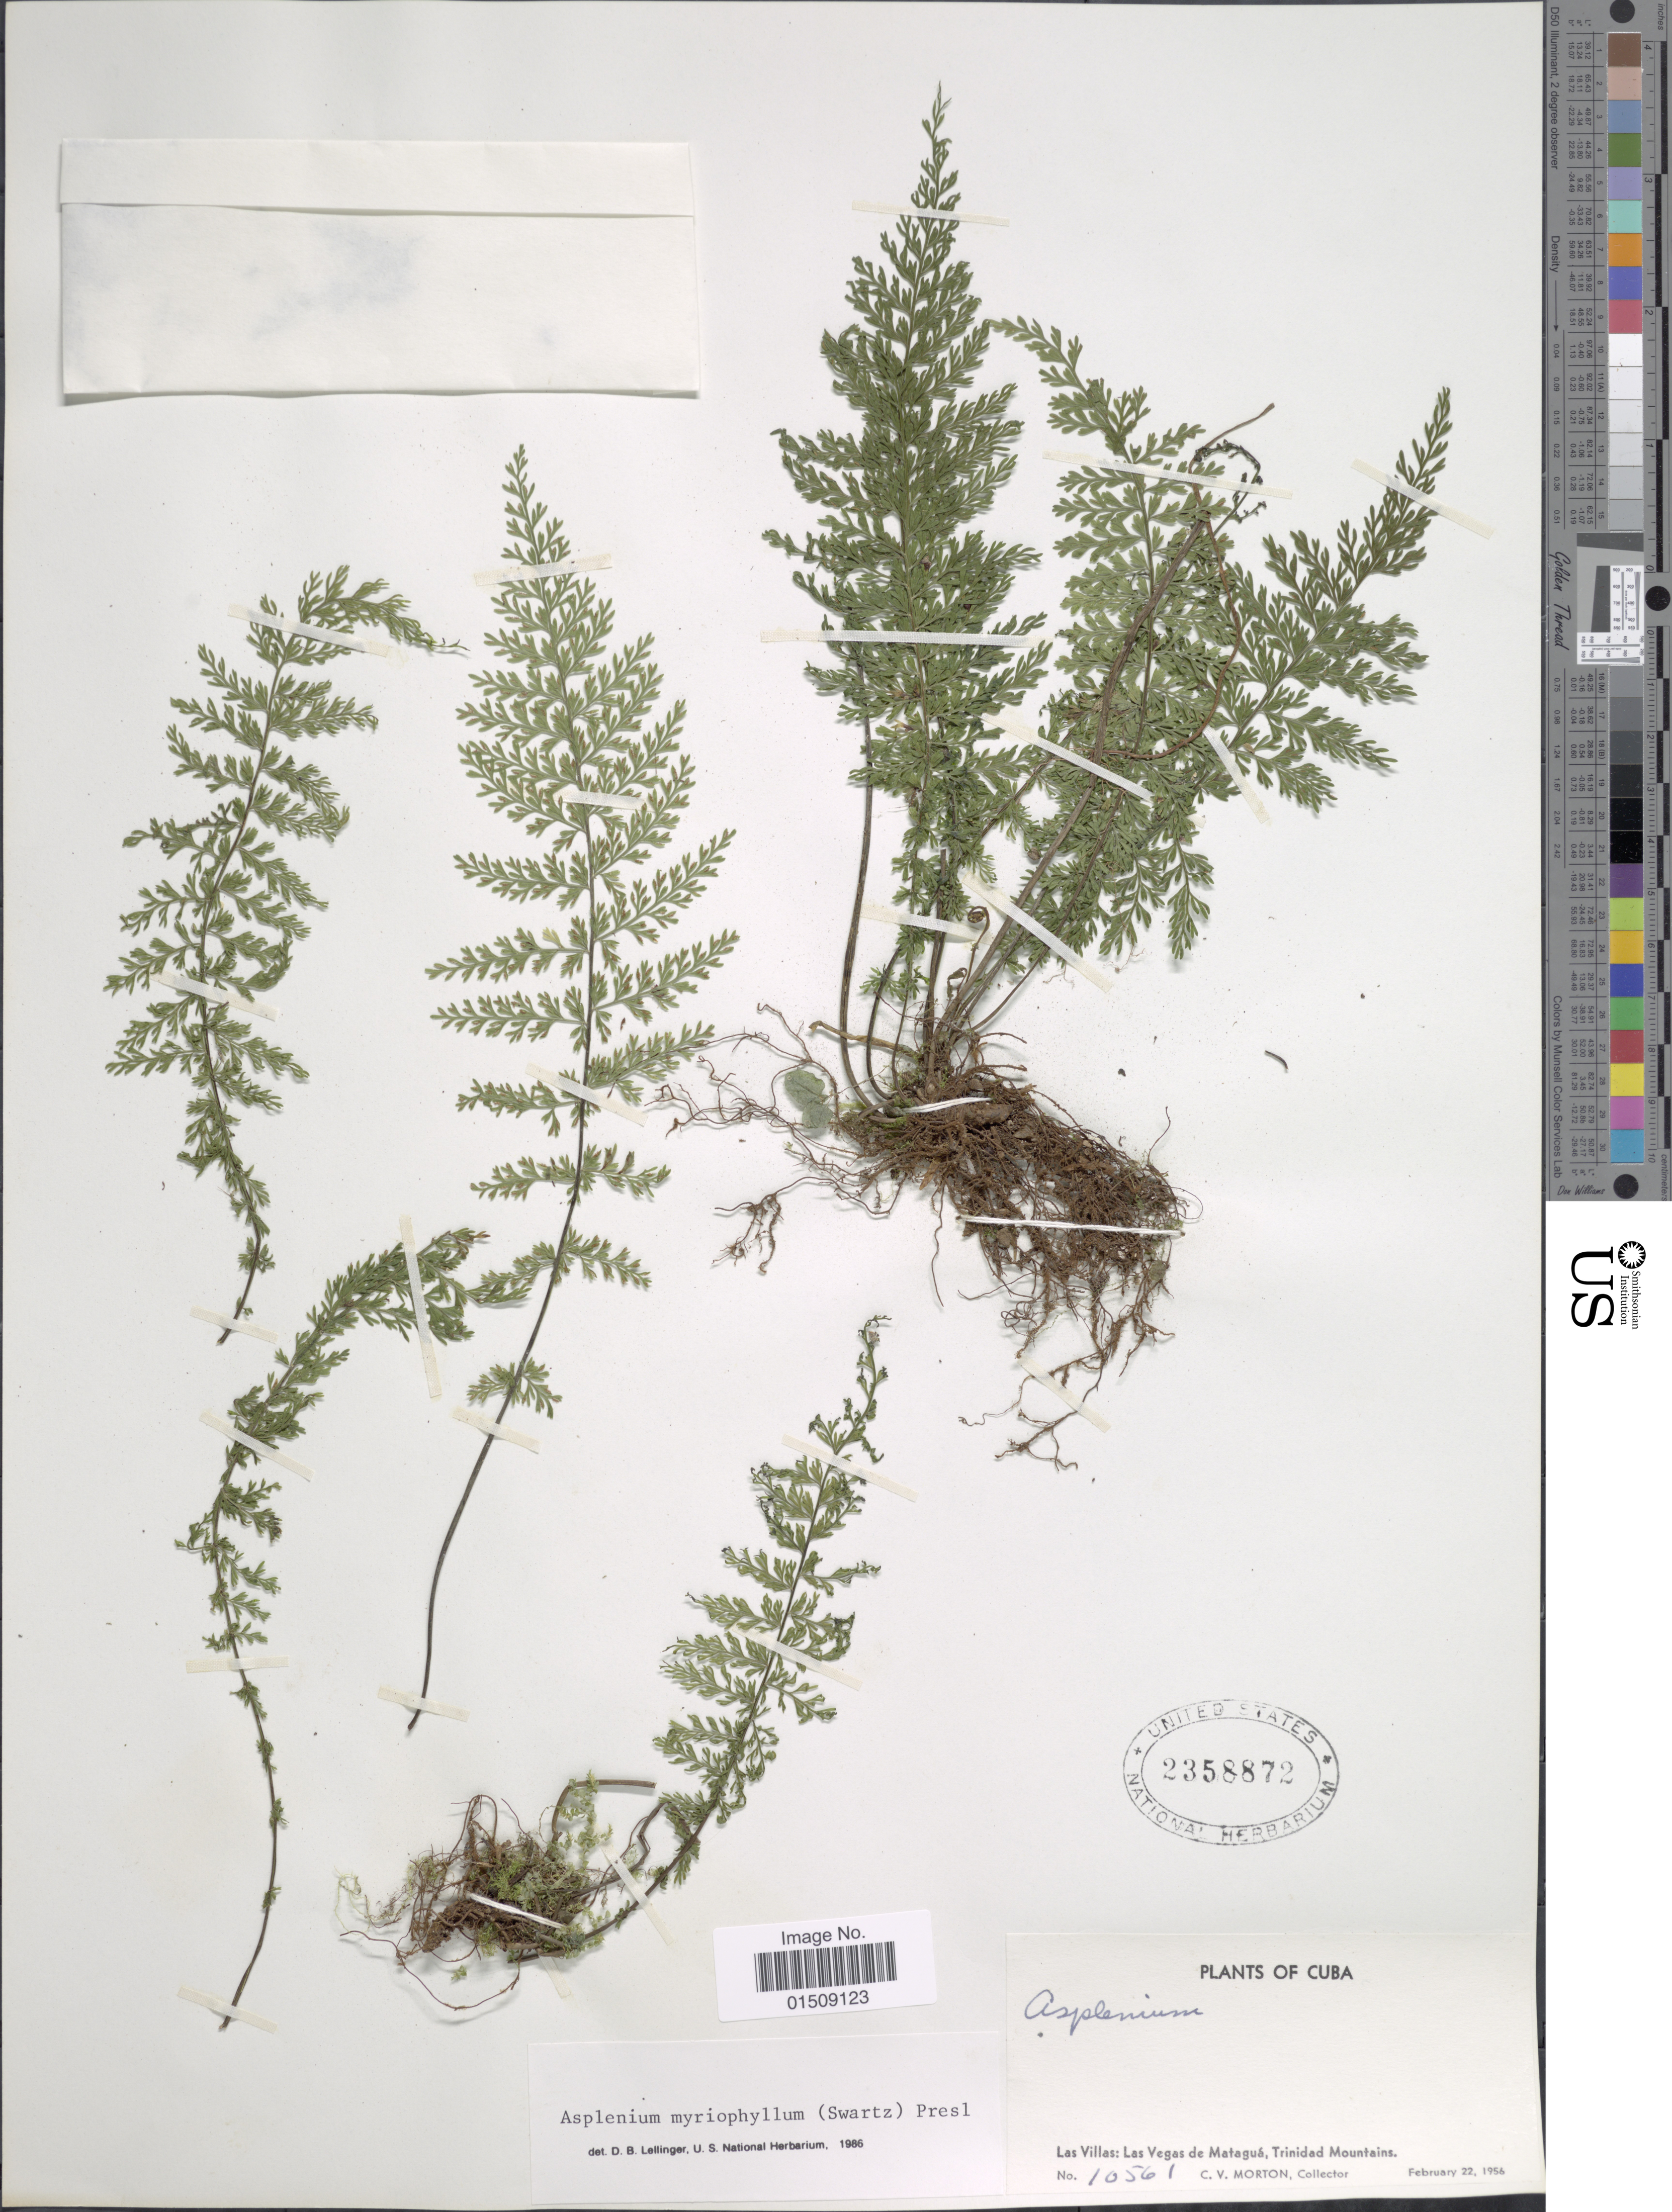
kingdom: Plantae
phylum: Tracheophyta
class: Polypodiopsida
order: Polypodiales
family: Aspleniaceae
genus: Asplenium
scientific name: Asplenium myriophyllum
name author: (Sw.) C. Presl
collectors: C. V. Morton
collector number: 10561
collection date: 1956-02-22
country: Cuba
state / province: Las Villas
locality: Las Villas: Las Vegas de Mataguá, Trinidad Mountains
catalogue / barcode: US 2358872